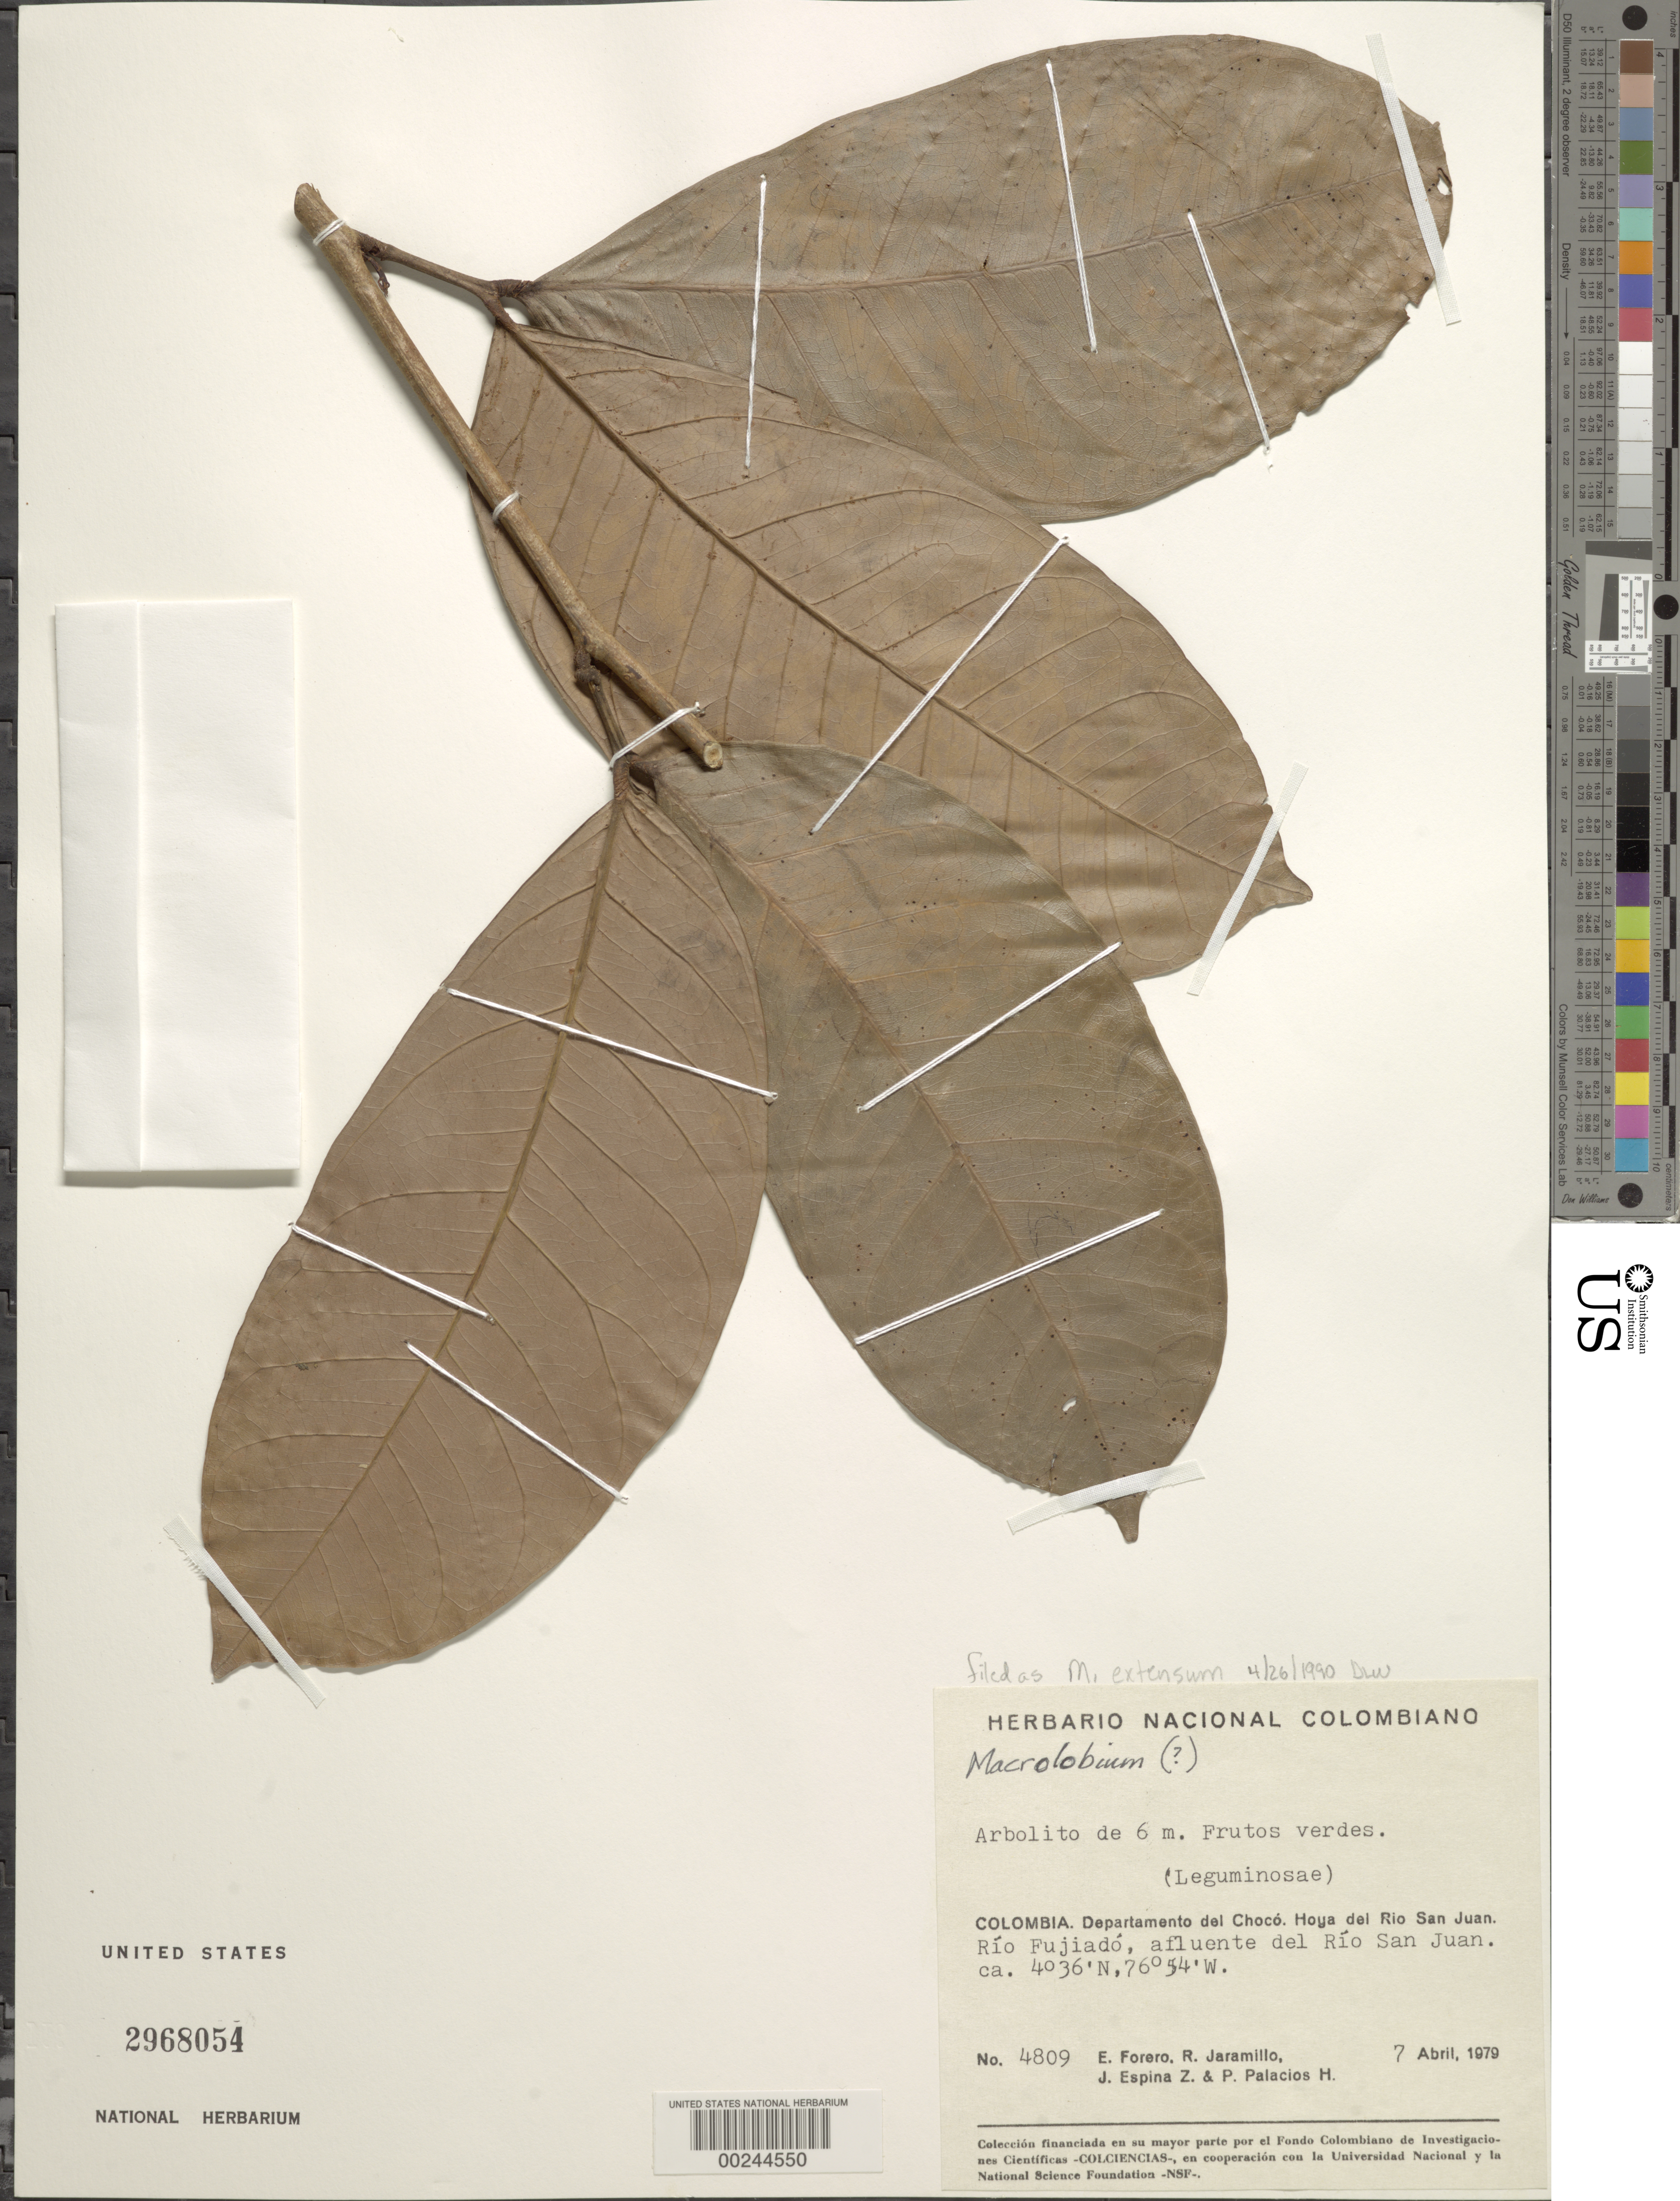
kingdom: Plantae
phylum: Tracheophyta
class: Magnoliopsida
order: Fabales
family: Fabaceae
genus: Macrolobium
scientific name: Macrolobium extensum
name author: R.S. Cowan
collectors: E. Forero, R. Jaramillo M., J. Espina Z. & P. Palacios H.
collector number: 4809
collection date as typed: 07 Apr 1979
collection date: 1979-04-07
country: Colombia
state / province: Chocó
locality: Hoya del Rio San Juan; Rio FujIado, affluent of Rio San Juan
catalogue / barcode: US 2968054